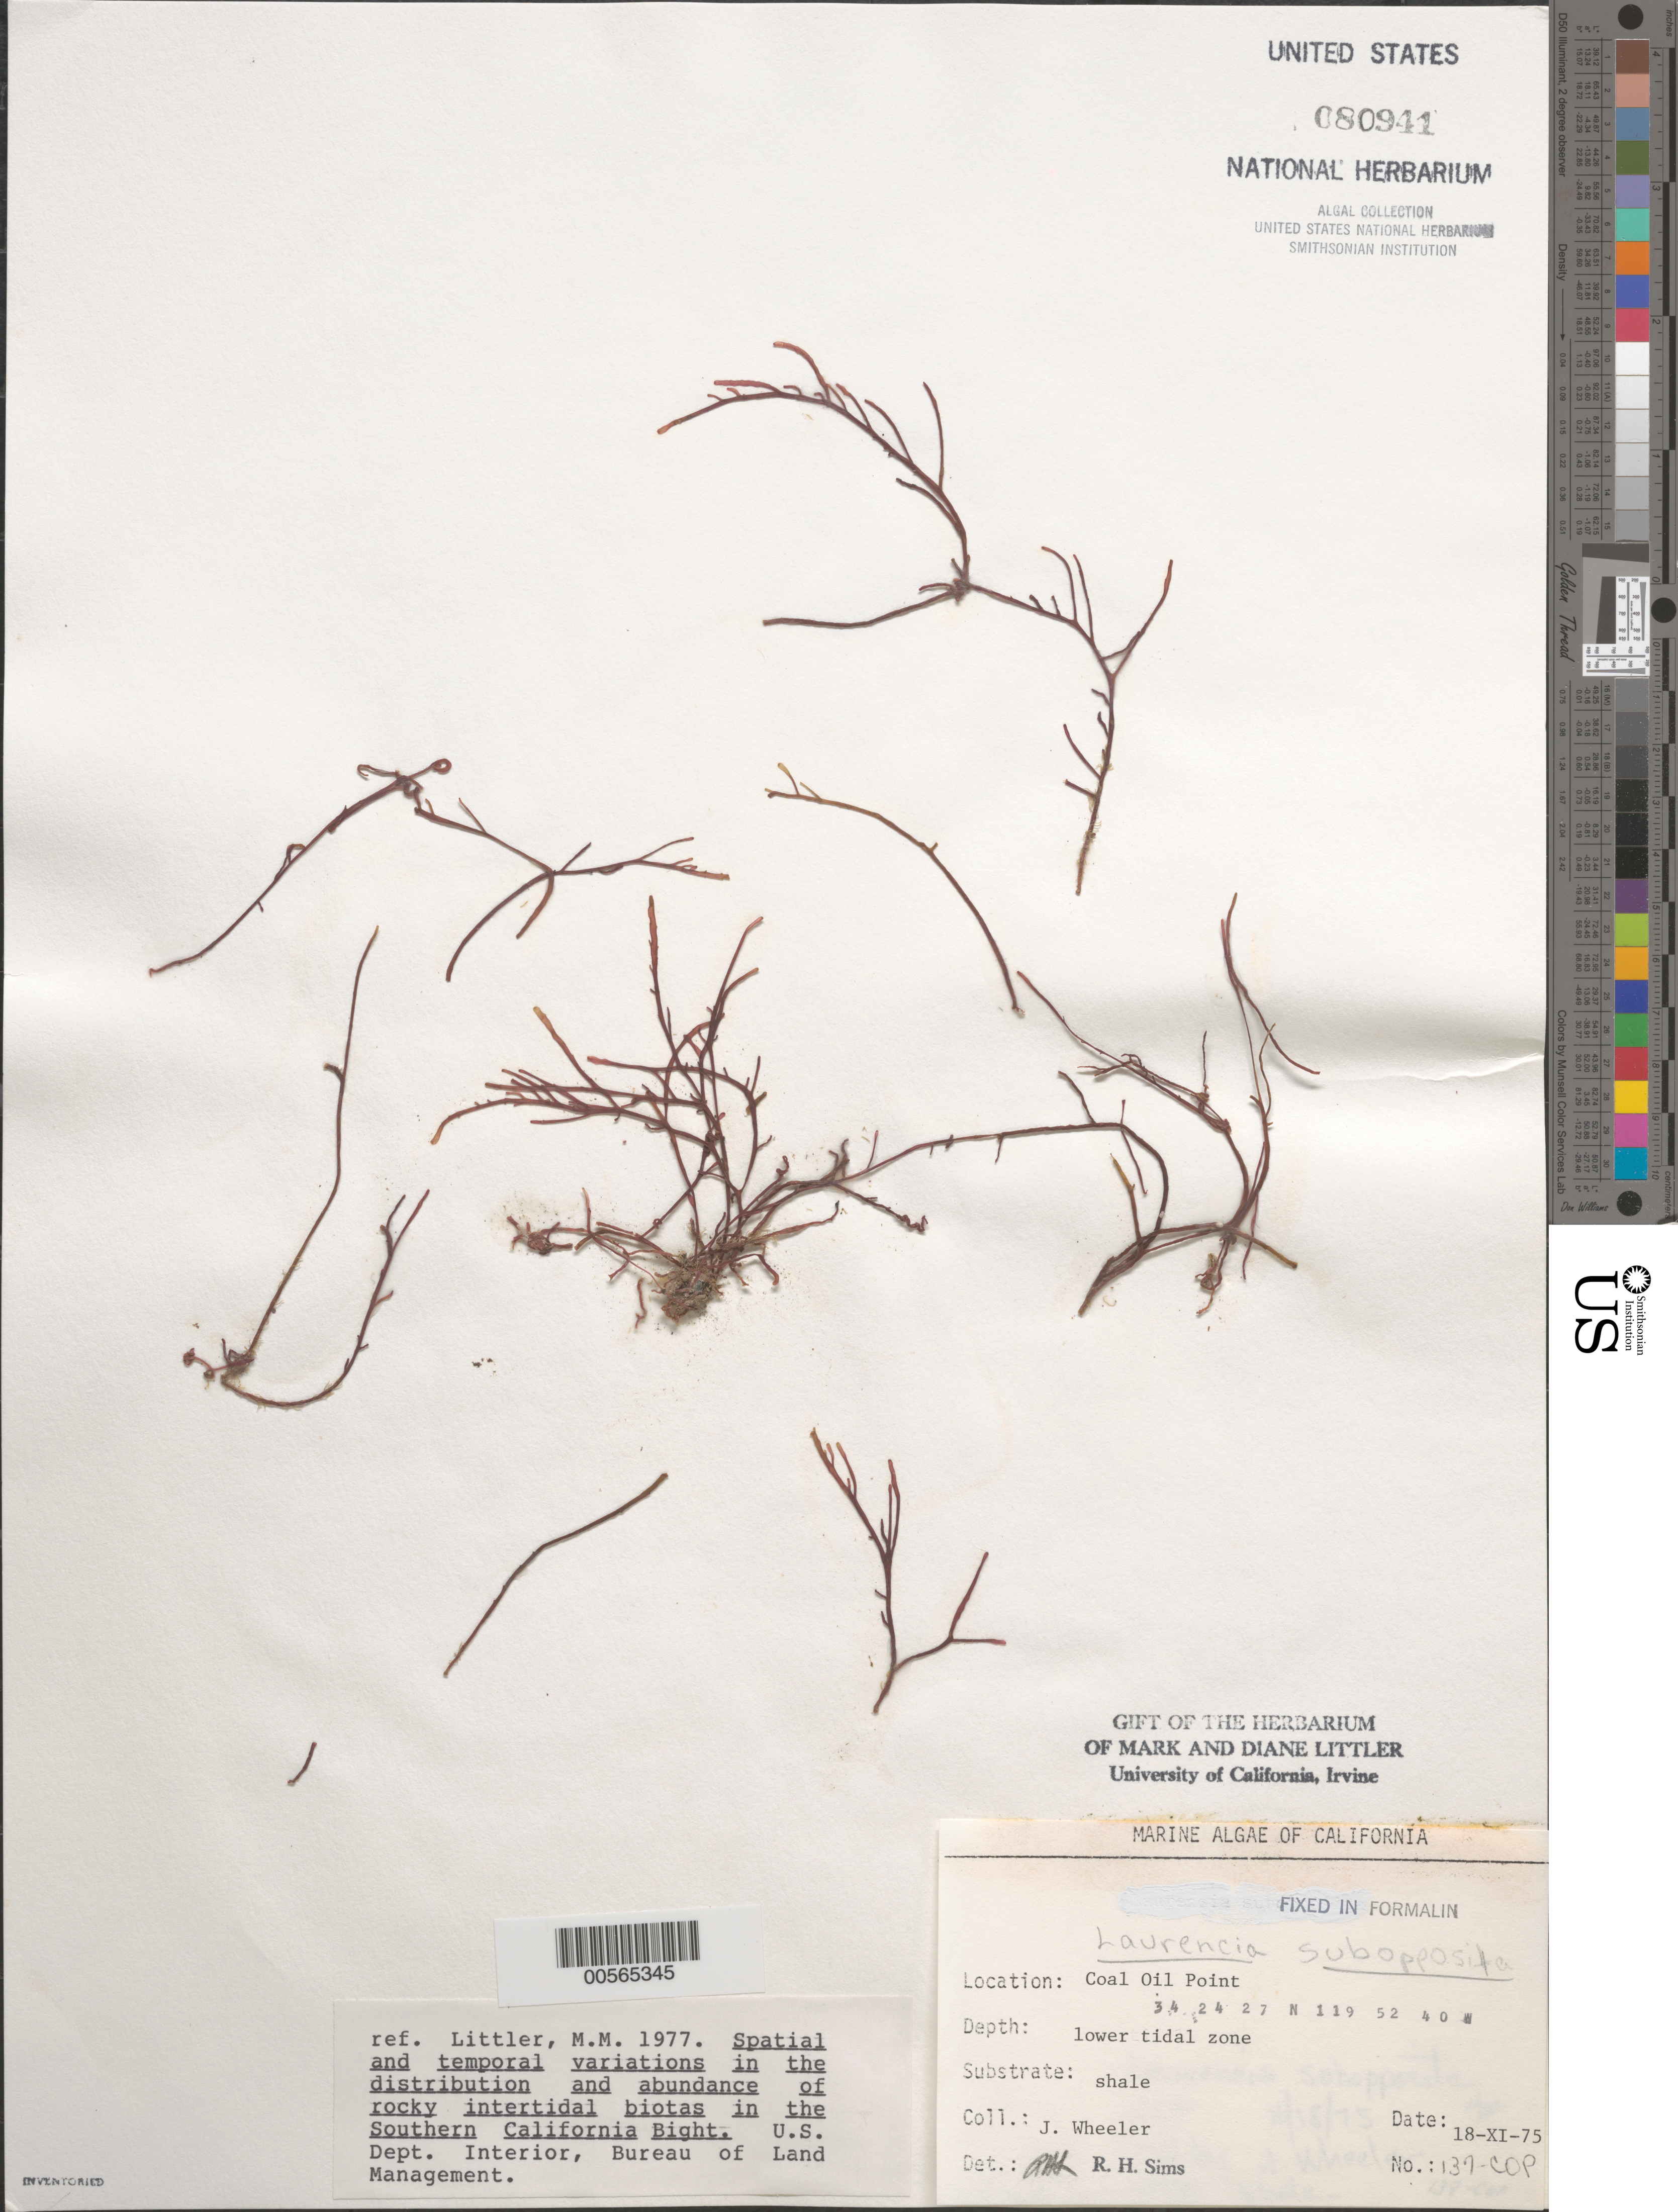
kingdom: Plantae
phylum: Rhodophyta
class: Florideophyceae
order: Ceramiales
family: Rhodomelaceae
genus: Laurencia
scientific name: Laurencia subopposita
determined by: Sims, Robert H.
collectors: J. L. Wheeler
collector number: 137-cop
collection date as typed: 18 Nov 1975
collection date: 1975-11-18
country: United States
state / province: California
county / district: Santa Barbara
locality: Coal Oil Point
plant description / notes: BLM-SOCALBIGHT Rocky Intertidal Survey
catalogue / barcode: US 80941